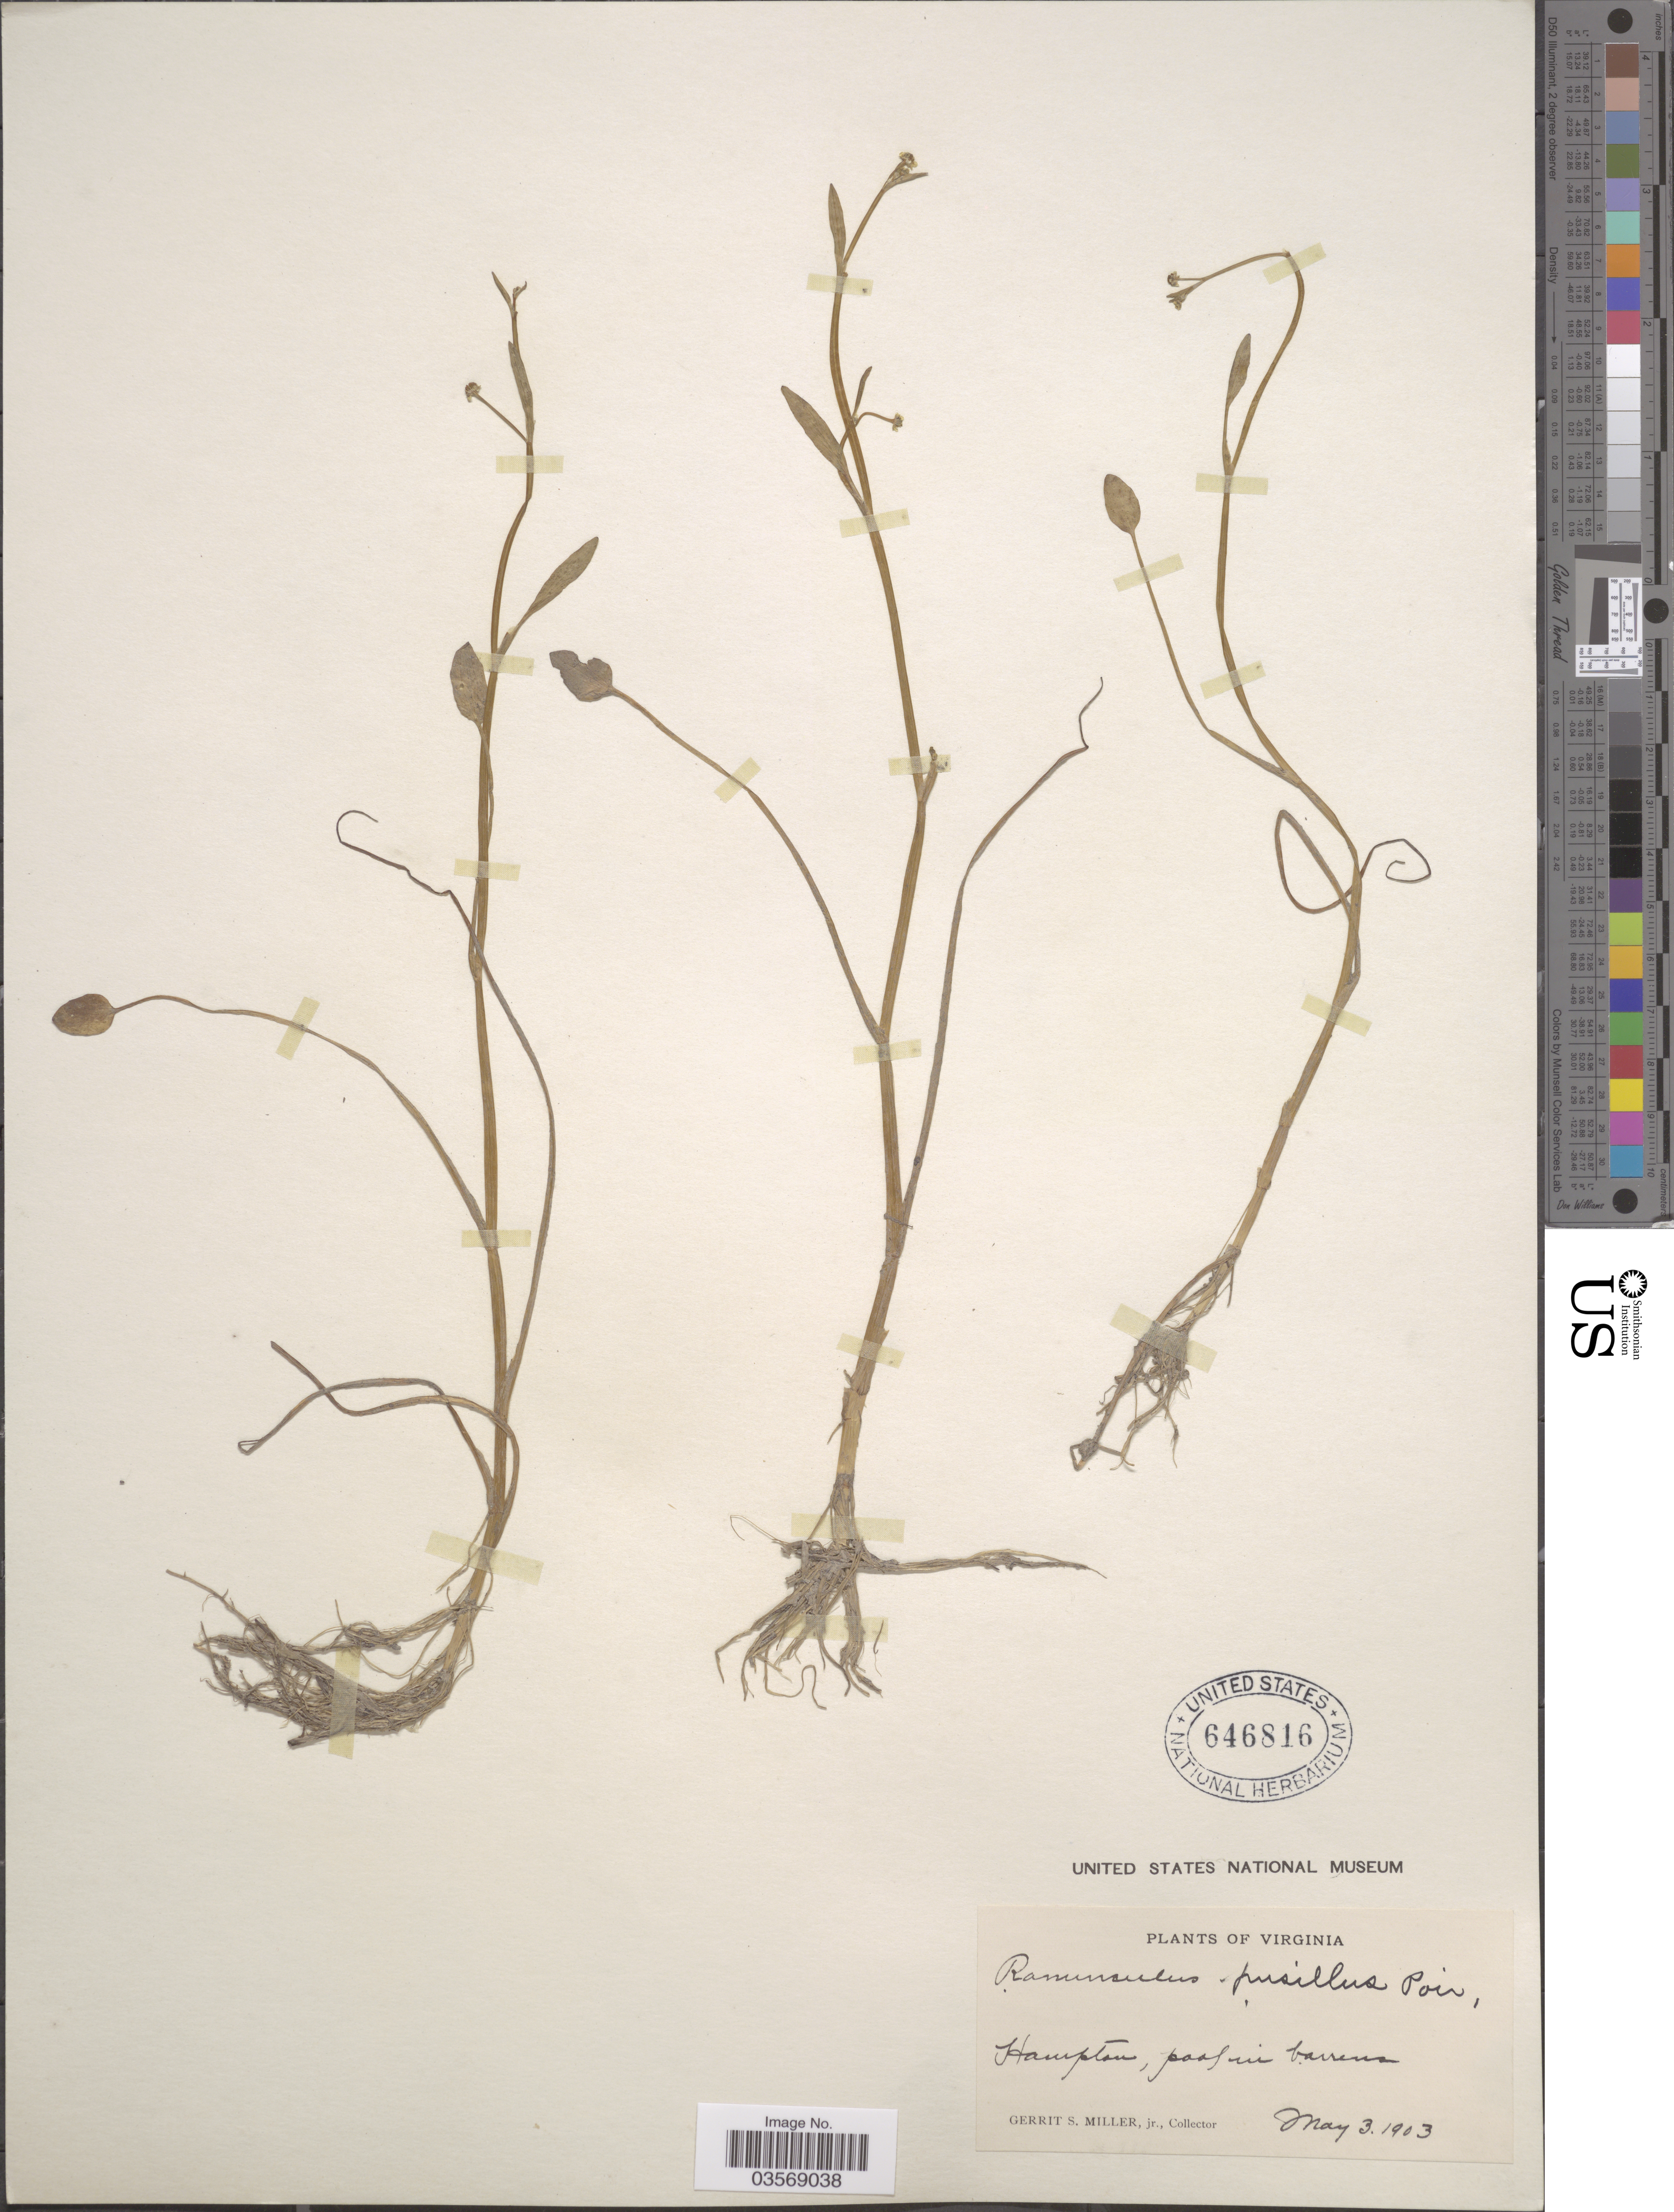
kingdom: Plantae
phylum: Tracheophyta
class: Magnoliopsida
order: Ranunculales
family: Ranunculaceae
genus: Ranunculus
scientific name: Ranunculus pusillus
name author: Poir.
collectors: G. S. Miller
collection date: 1903-05-03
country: United States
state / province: Virginia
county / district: City of Hampton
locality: Hampton.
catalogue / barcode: US 646816